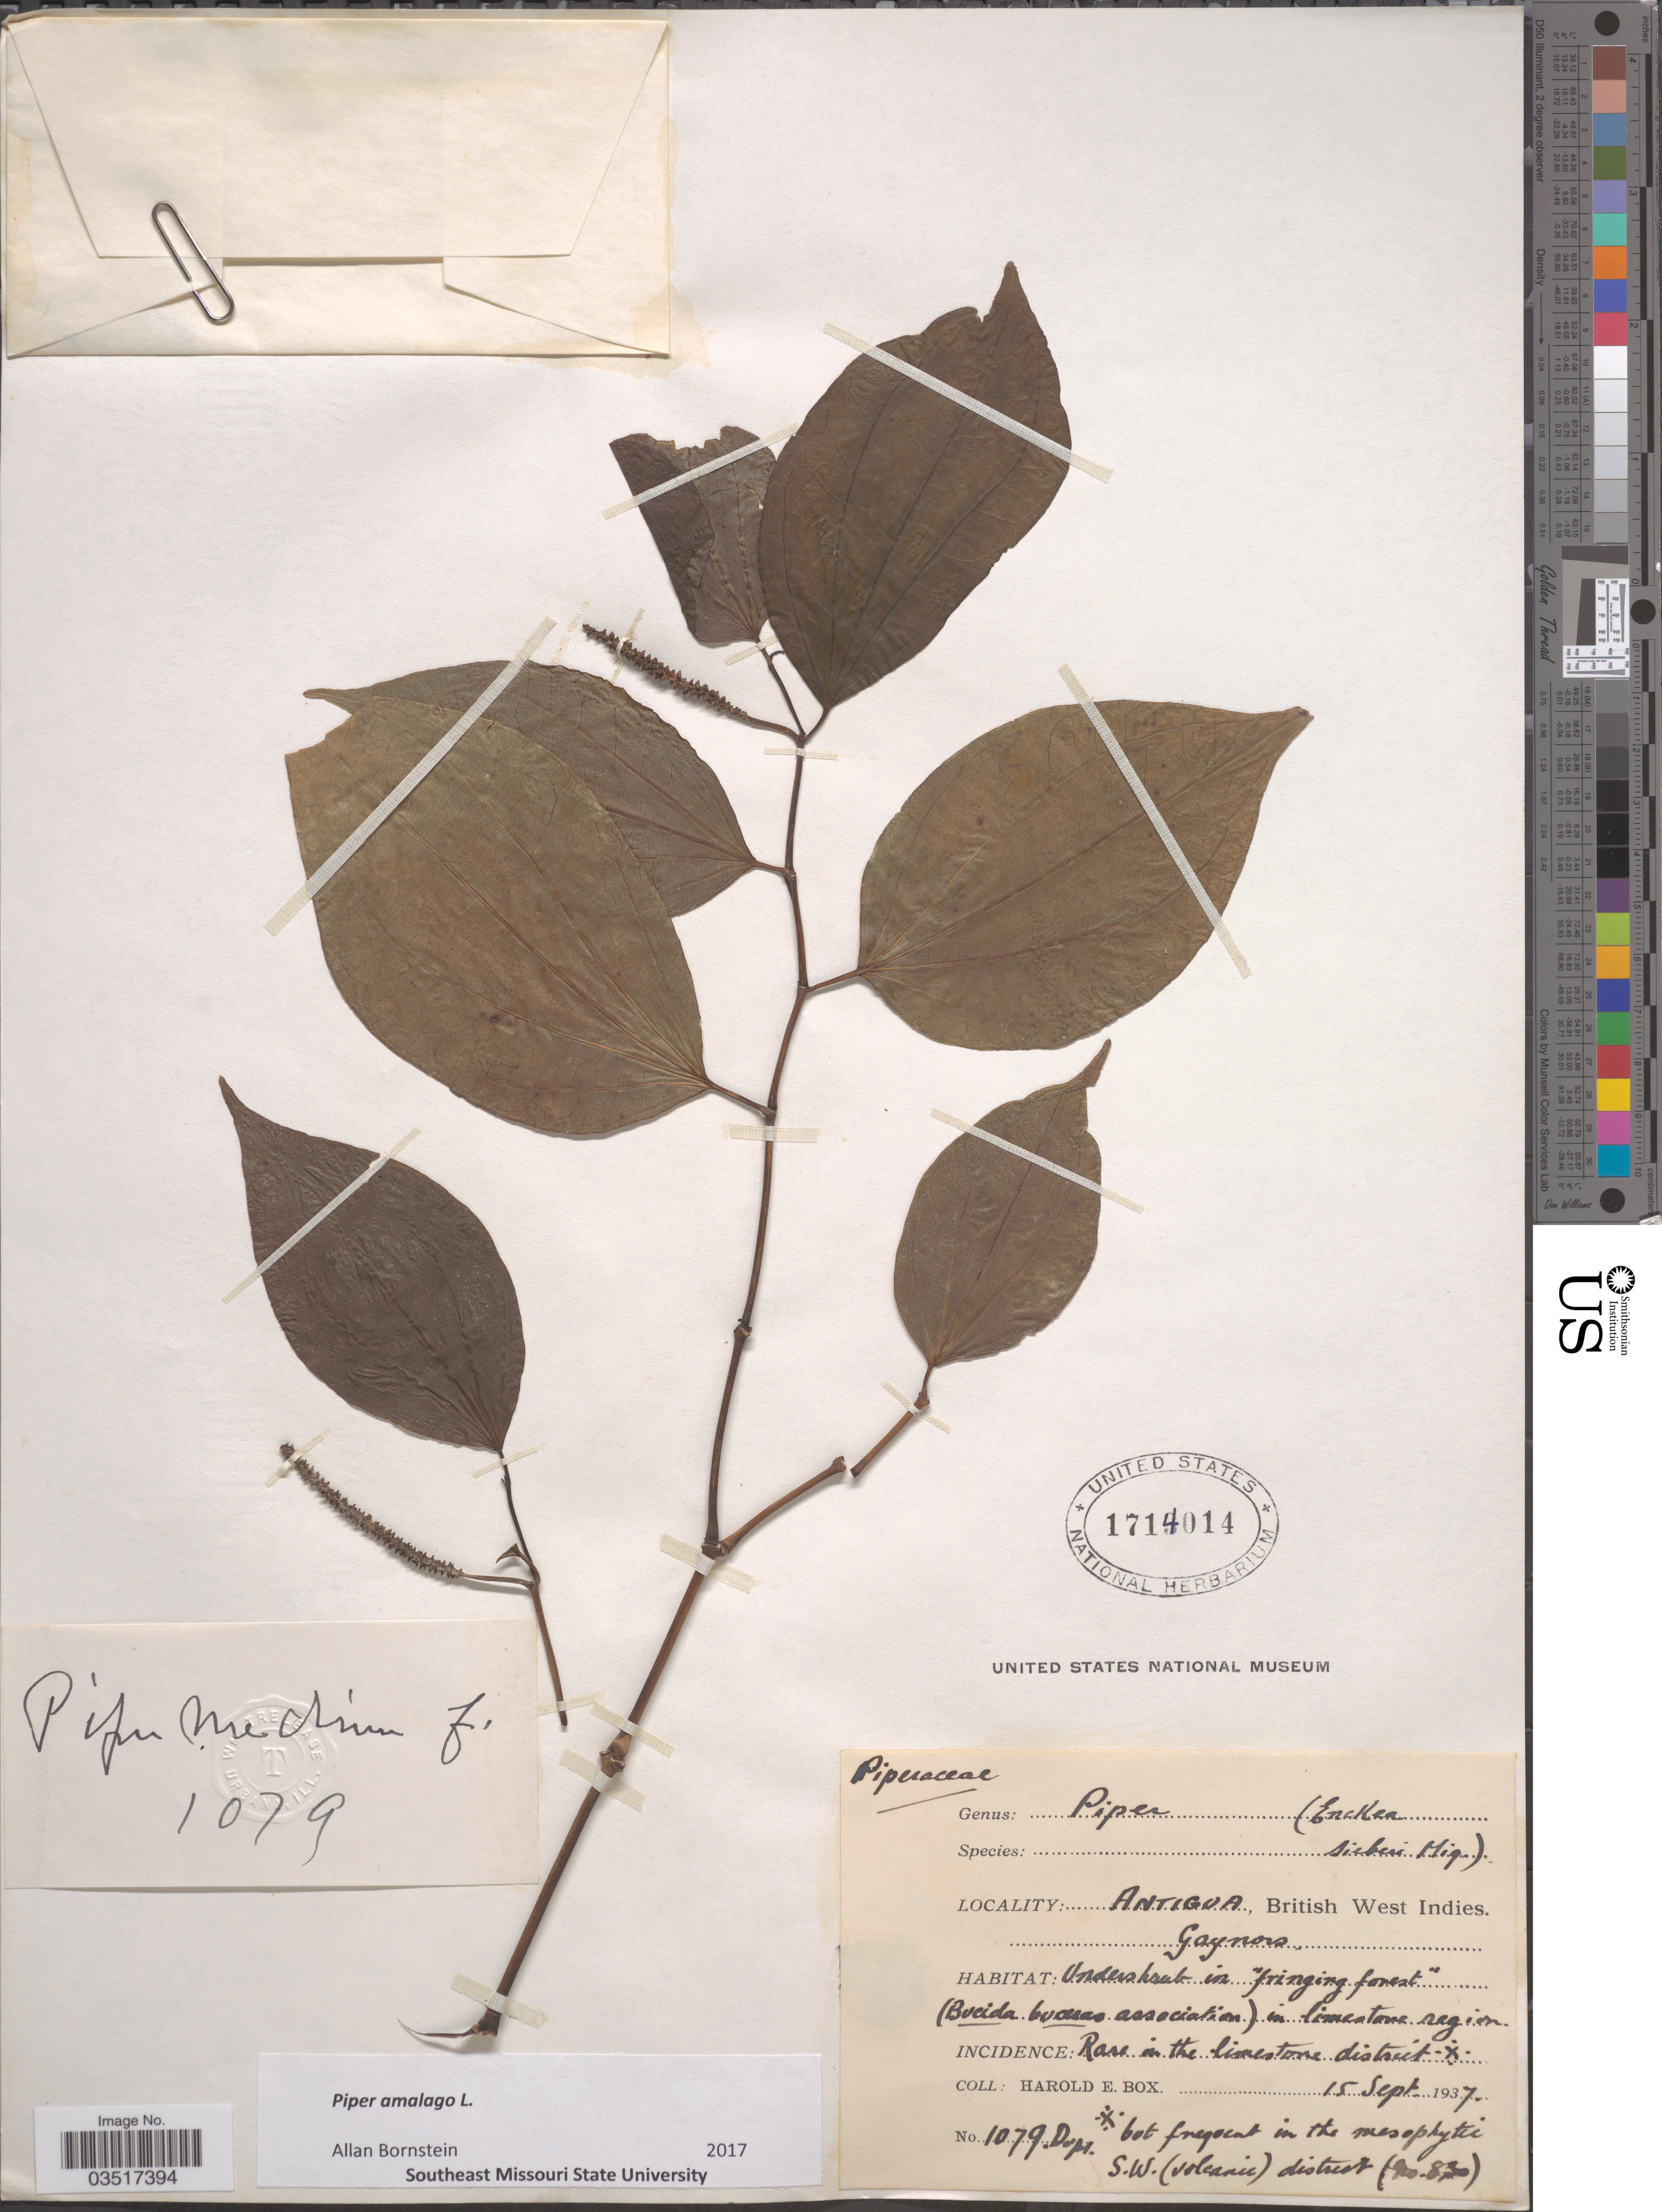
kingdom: Plantae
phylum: Tracheophyta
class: Magnoliopsida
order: Piperales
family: Piperaceae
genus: Piper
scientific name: Piper amalago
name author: L.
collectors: H. E. Box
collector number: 1079 Dept*.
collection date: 1937-09-15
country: Antigua and Barbuda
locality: Antigua, British West Indies. Gaynors. In limestone region.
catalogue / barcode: US 1714014